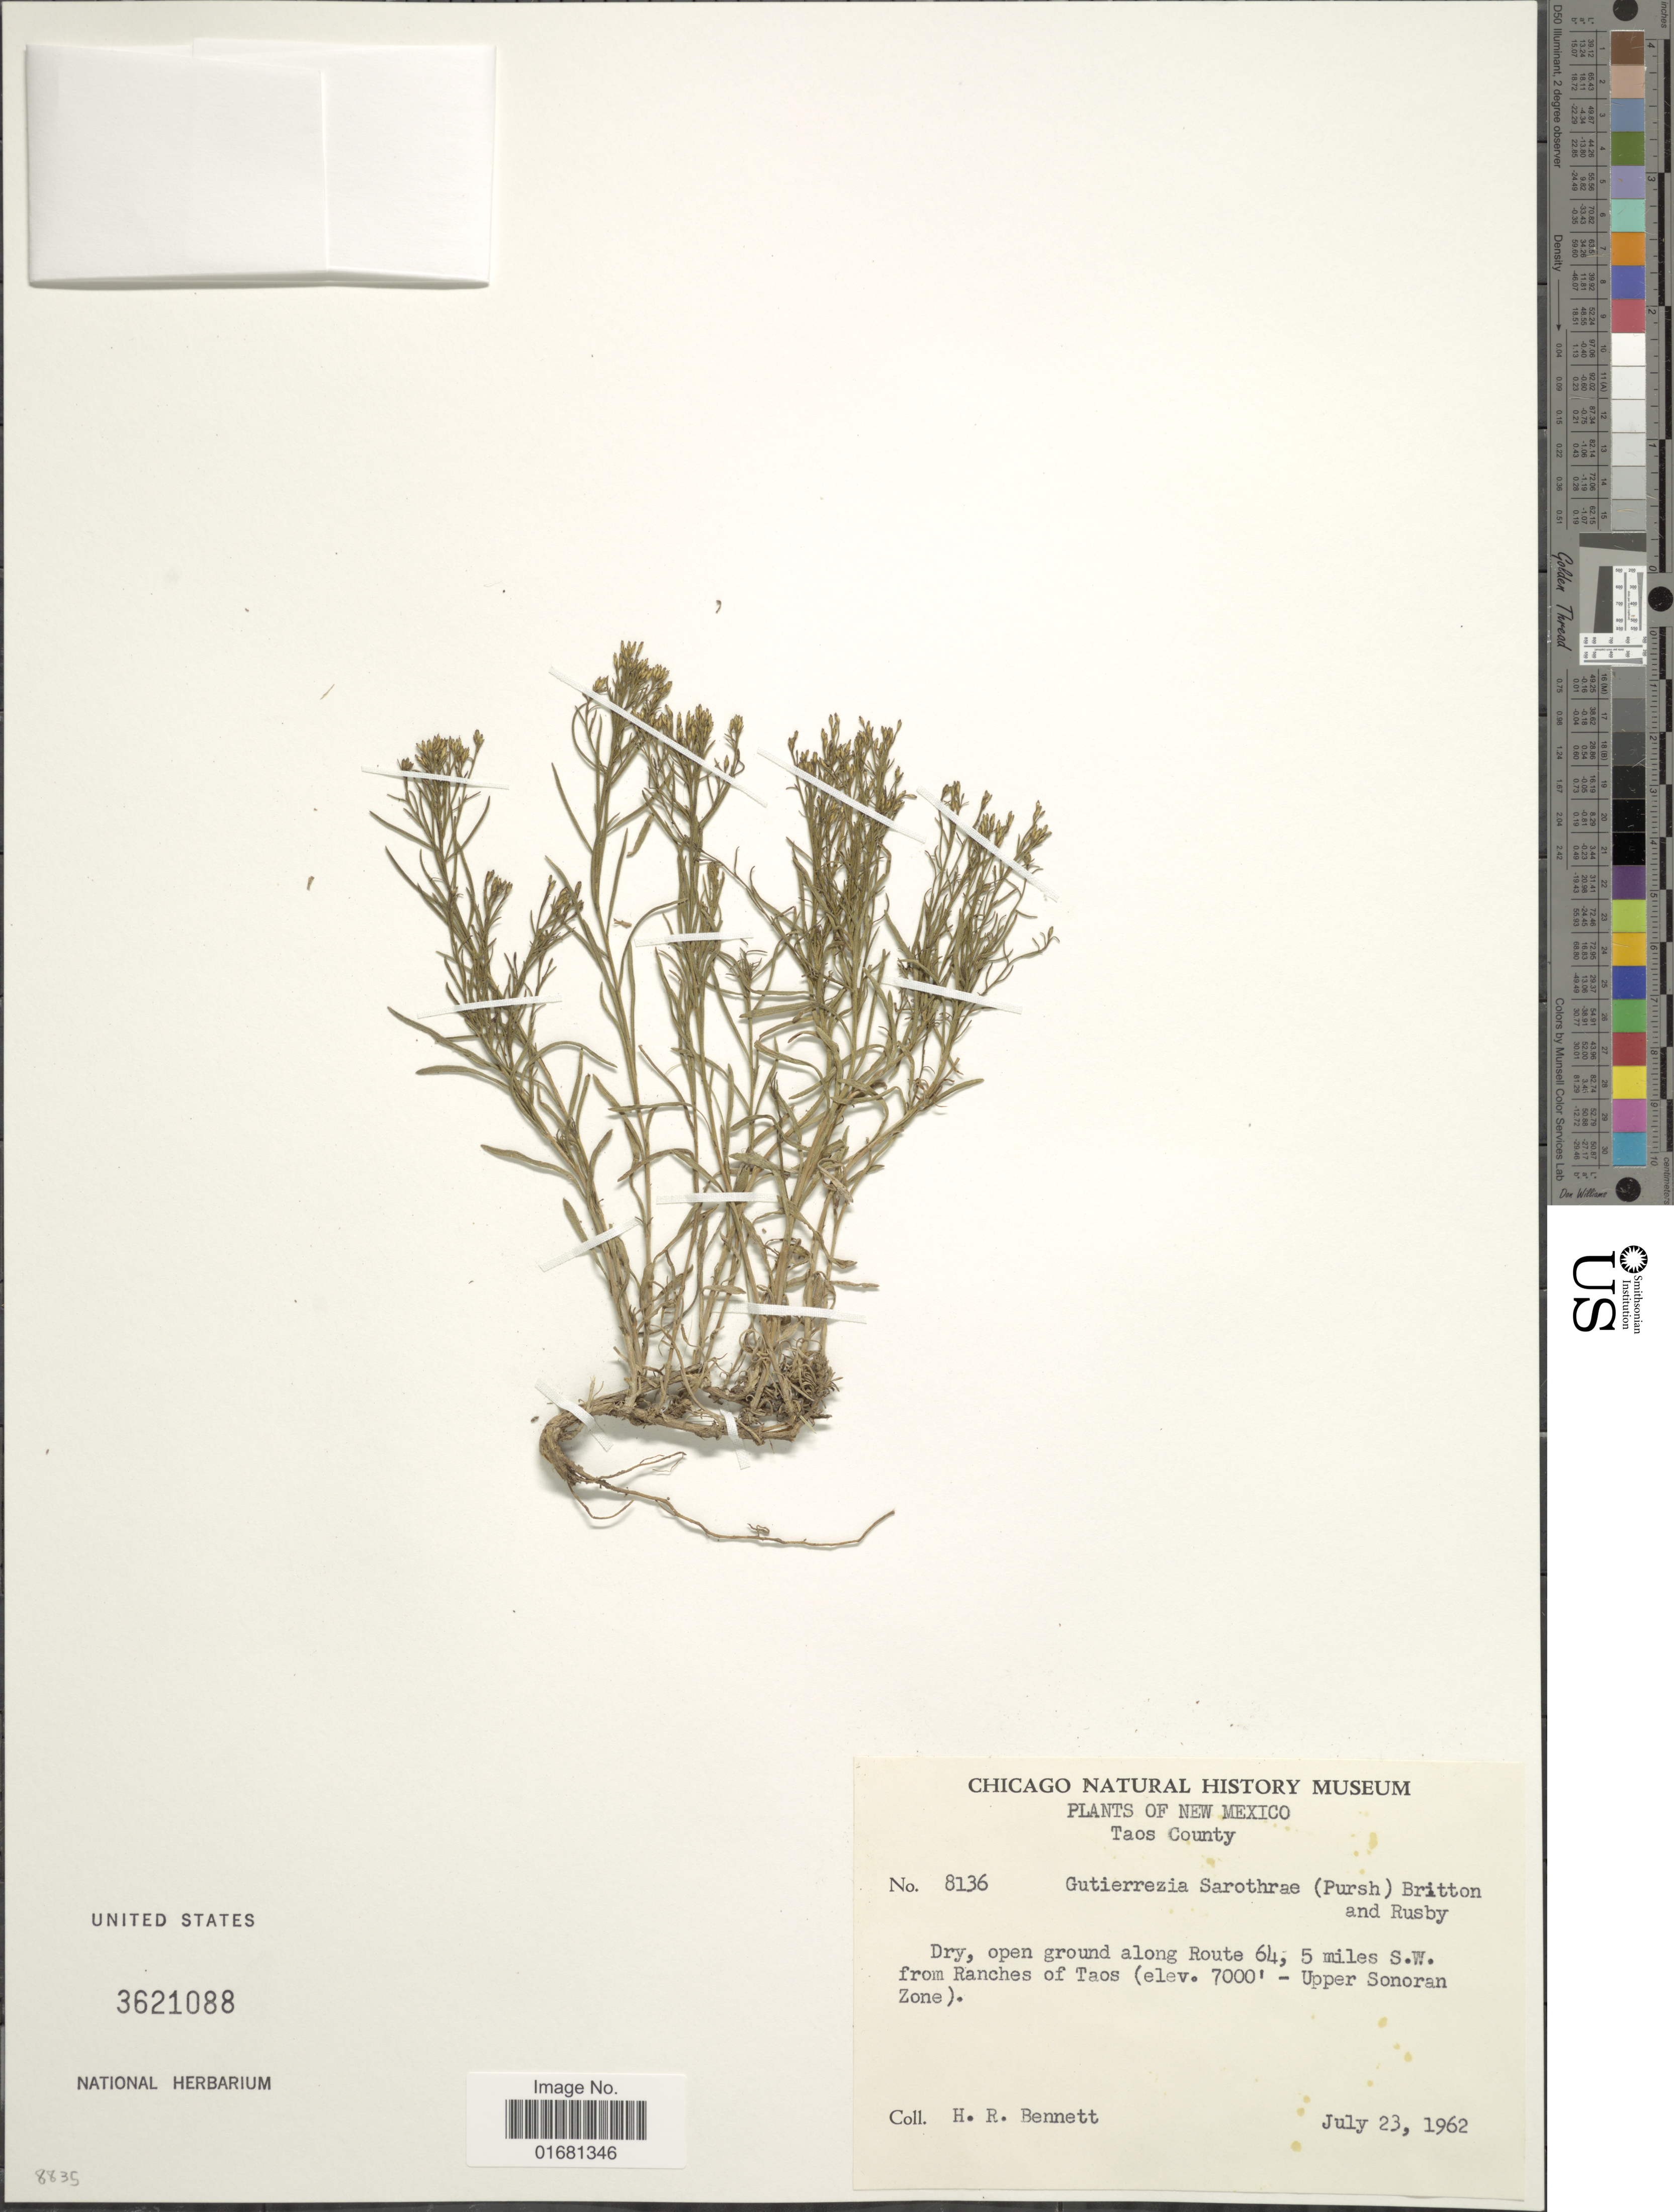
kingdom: Plantae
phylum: Tracheophyta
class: Magnoliopsida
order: Asterales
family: Asteraceae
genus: Gutierrezia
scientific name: Gutierrezia sarothrae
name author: (Pursh) Britton & Rusby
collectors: H. R. Bennett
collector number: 8136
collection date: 1962-07-23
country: United States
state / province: New Mexico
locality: New Mexico. Taos County. Dry, open gorund along Route64, 5 miles S. W. from Ranches of Taos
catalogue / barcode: US 3621088